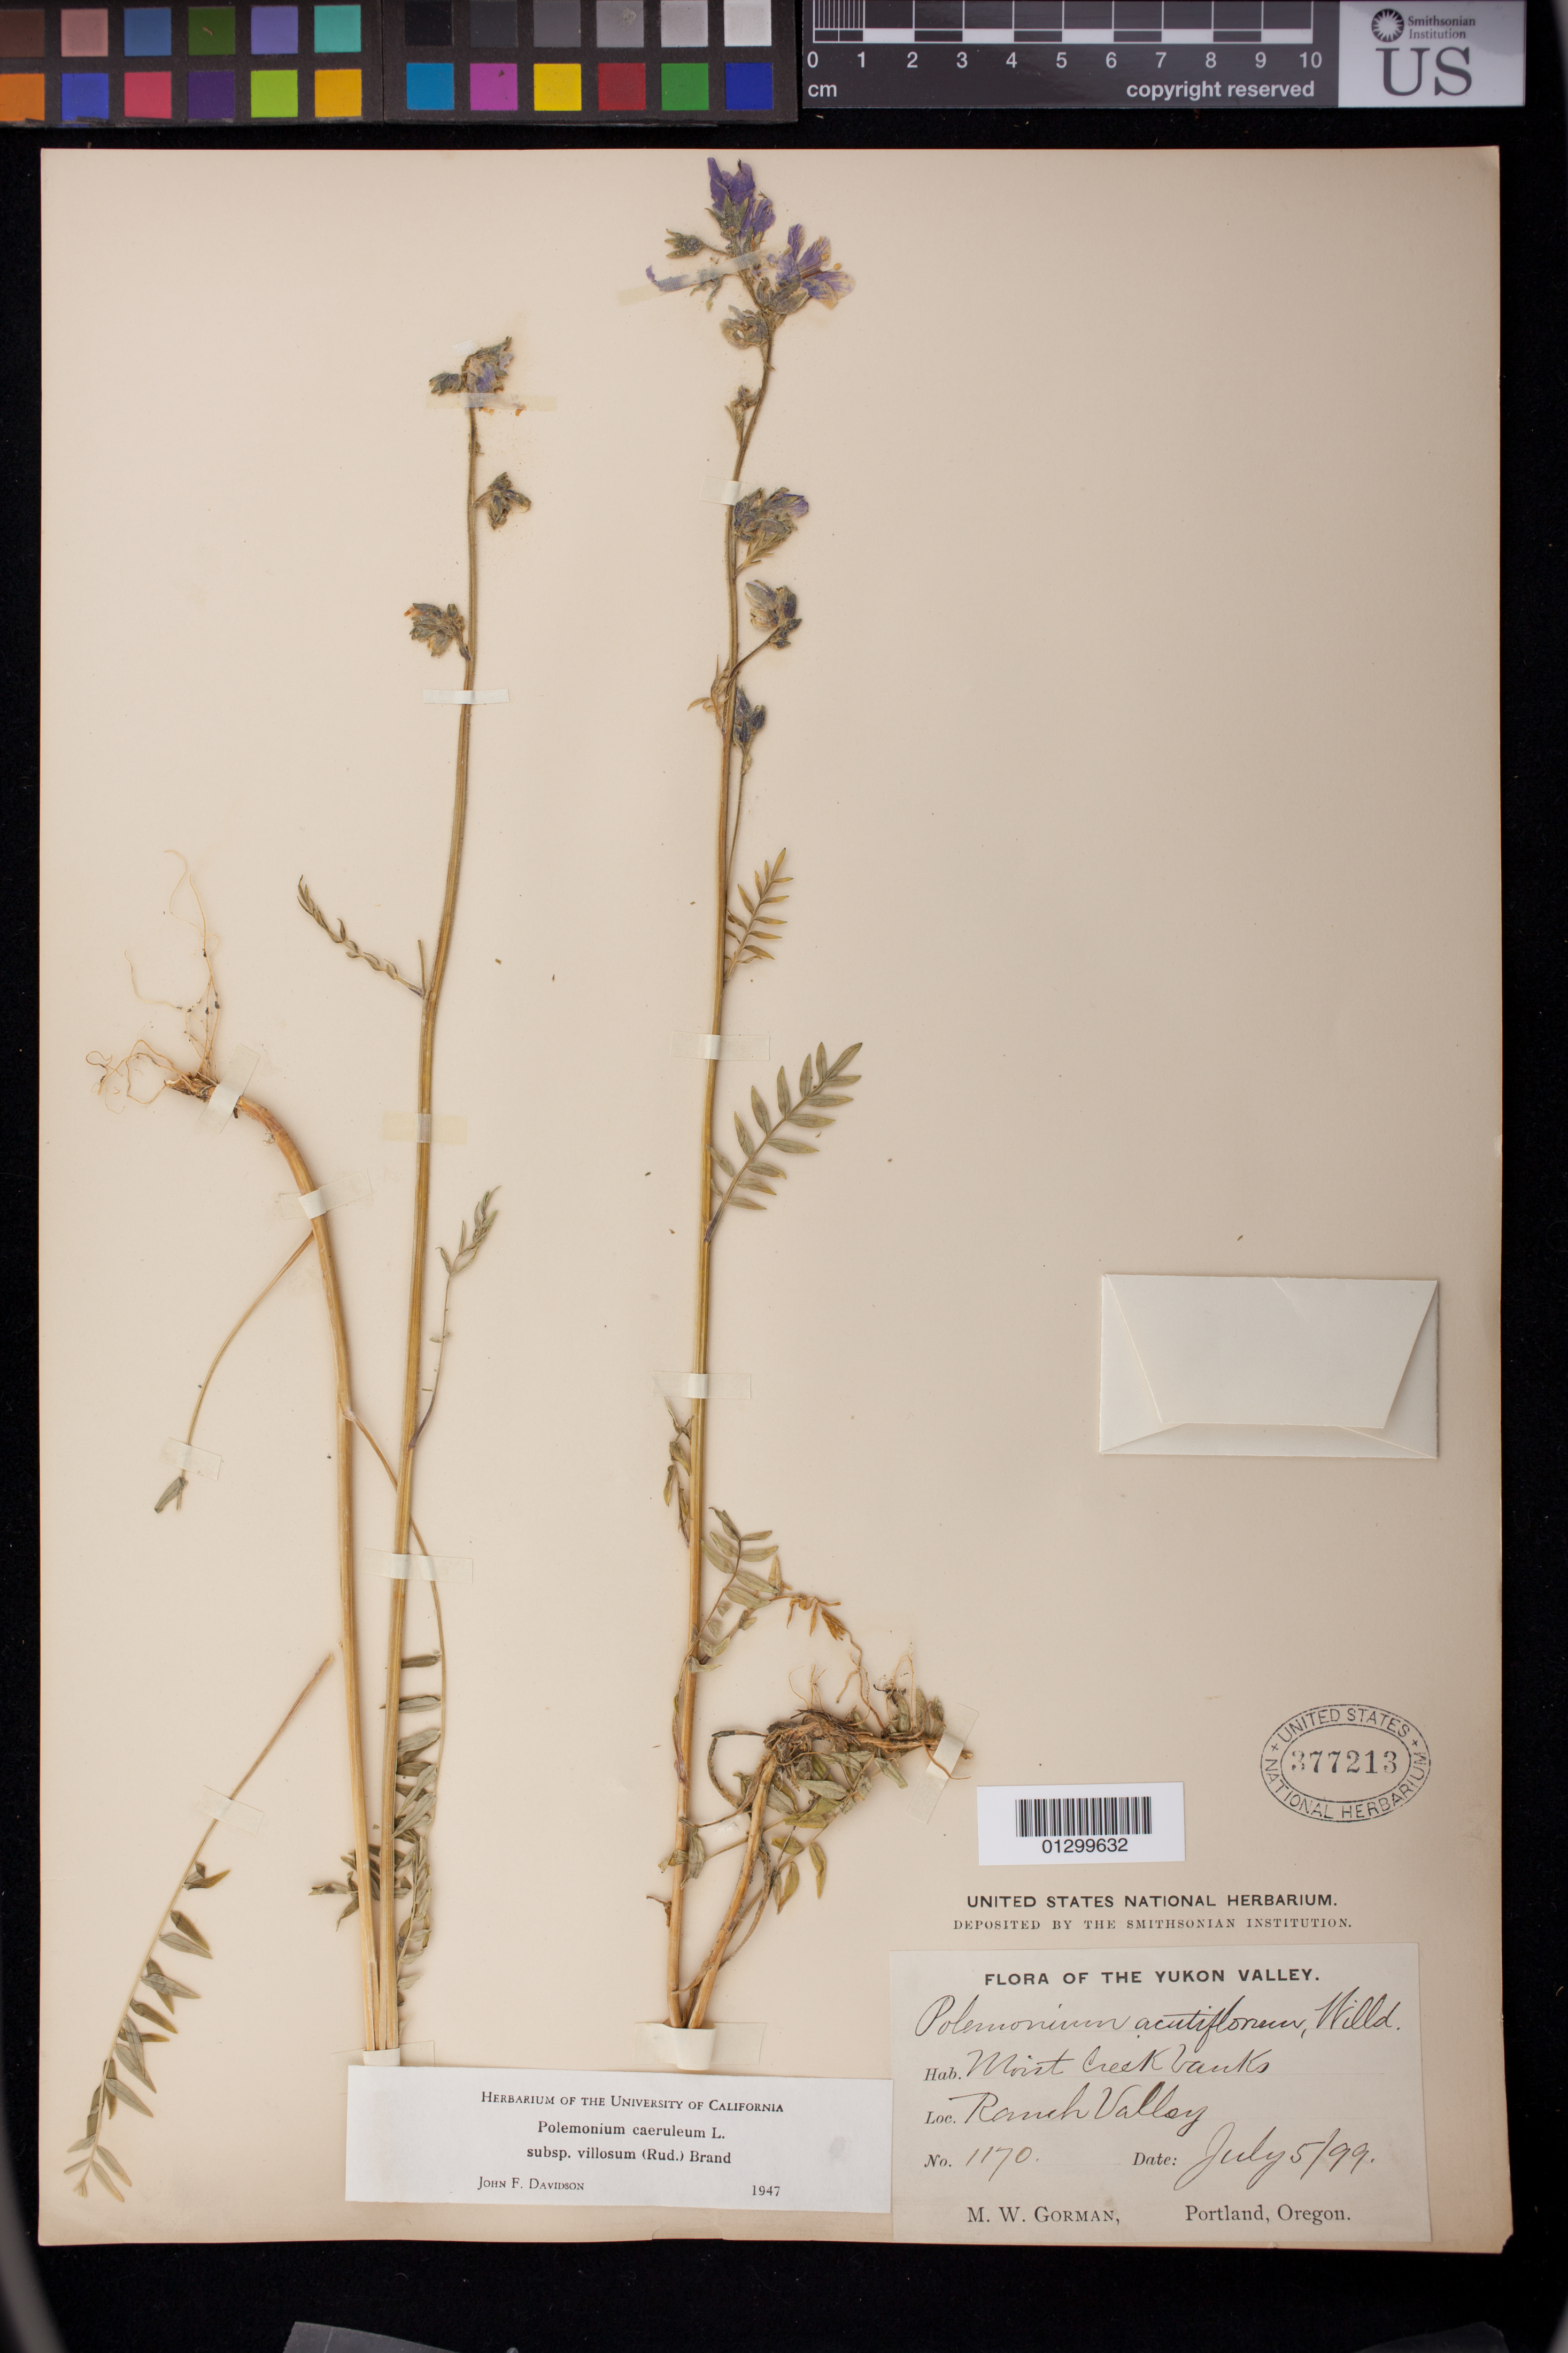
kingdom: Plantae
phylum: Tracheophyta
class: Magnoliopsida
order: Ericales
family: Polemoniaceae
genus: Polemonium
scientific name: Polemonium caeruleum subsp. villosum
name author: (Rudolph ex Georgi) Brand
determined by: Davidson, J. F.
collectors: M. W. Gorman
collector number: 1170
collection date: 1899-07-05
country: Canada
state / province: Yukon Territory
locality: Ranch Valley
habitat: Moist creek banks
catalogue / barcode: US 377213